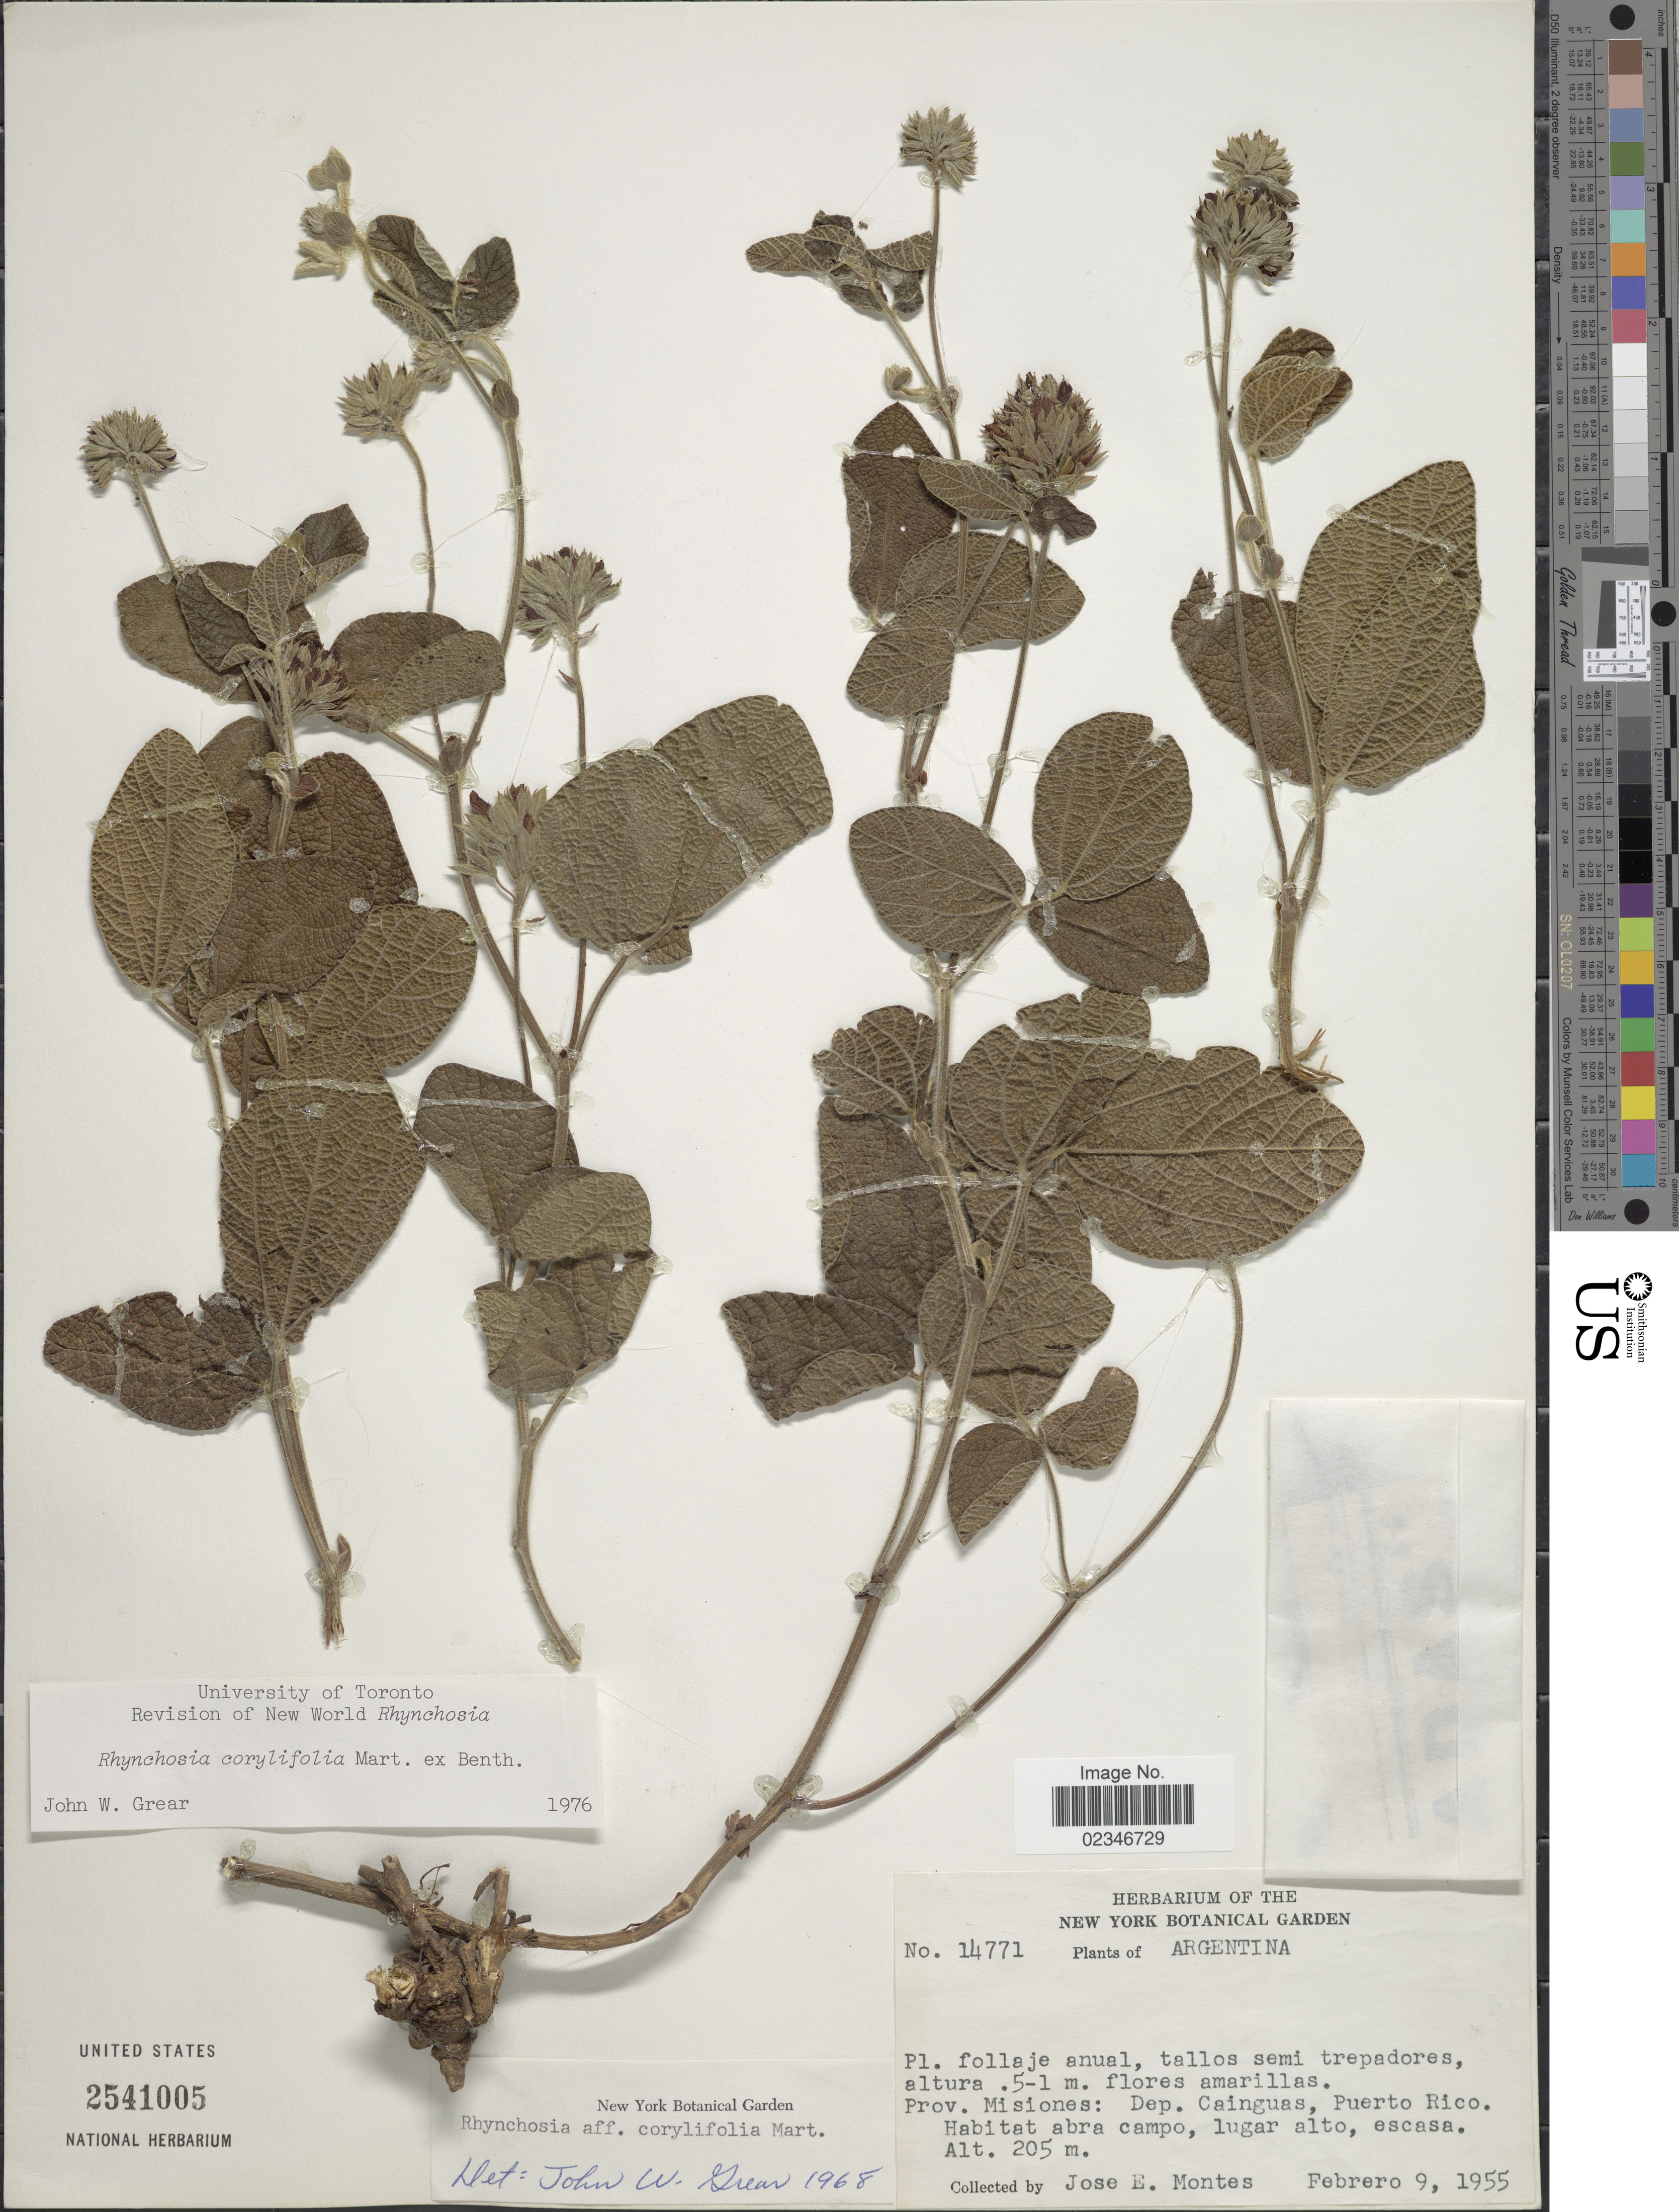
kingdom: Plantae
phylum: Tracheophyta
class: Magnoliopsida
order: Fabales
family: Fabaceae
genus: Rhynchosia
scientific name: Rhynchosia corylifolia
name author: Mart. ex Benth.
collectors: J. E. Montes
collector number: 14771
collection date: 1955-02-09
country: Argentina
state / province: Misiones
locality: Prov. Misiones: Dep. Cainguas, Puerto Rico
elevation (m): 205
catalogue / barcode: US 2541005